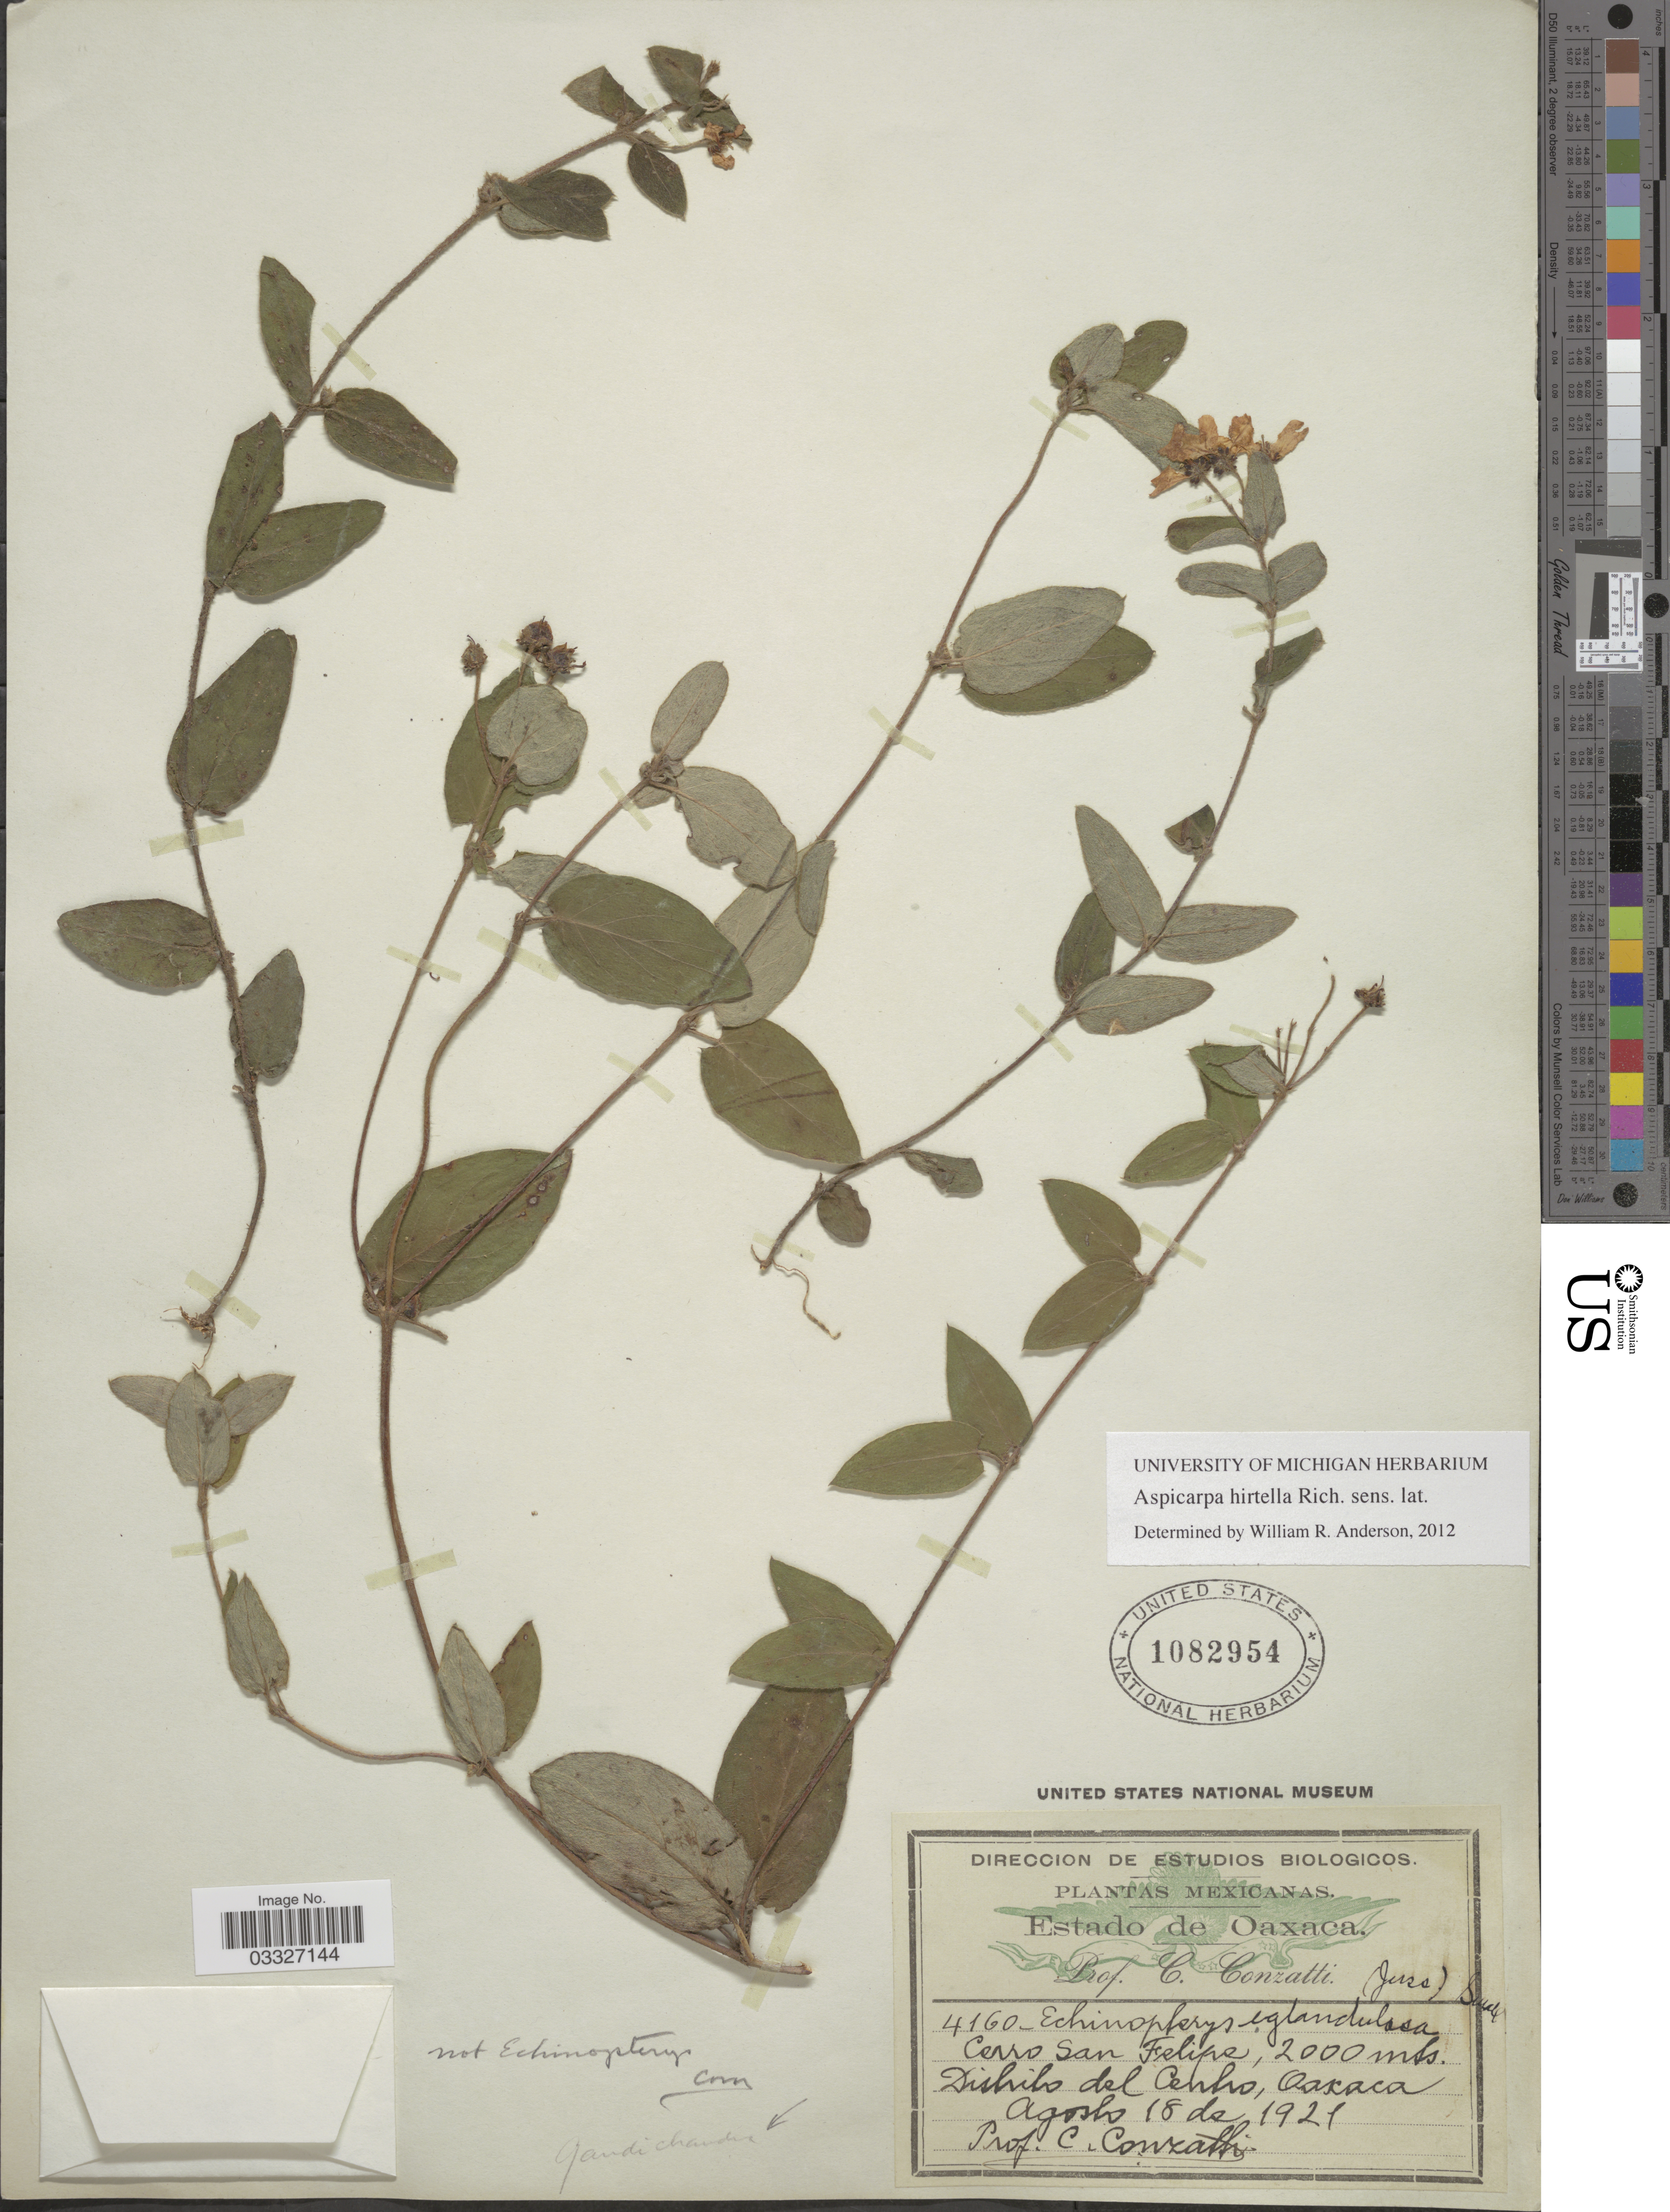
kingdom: Plantae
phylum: Tracheophyta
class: Magnoliopsida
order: Malpighiales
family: Malpighiaceae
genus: Aspicarpa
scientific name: Aspicarpa hirtella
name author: Rich.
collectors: C. Conzatti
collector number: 4160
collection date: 1921-08-18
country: Mexico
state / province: Oaxaca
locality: Cerro San Felipe, Distrito del Centro.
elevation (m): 2000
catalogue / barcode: US 1082954